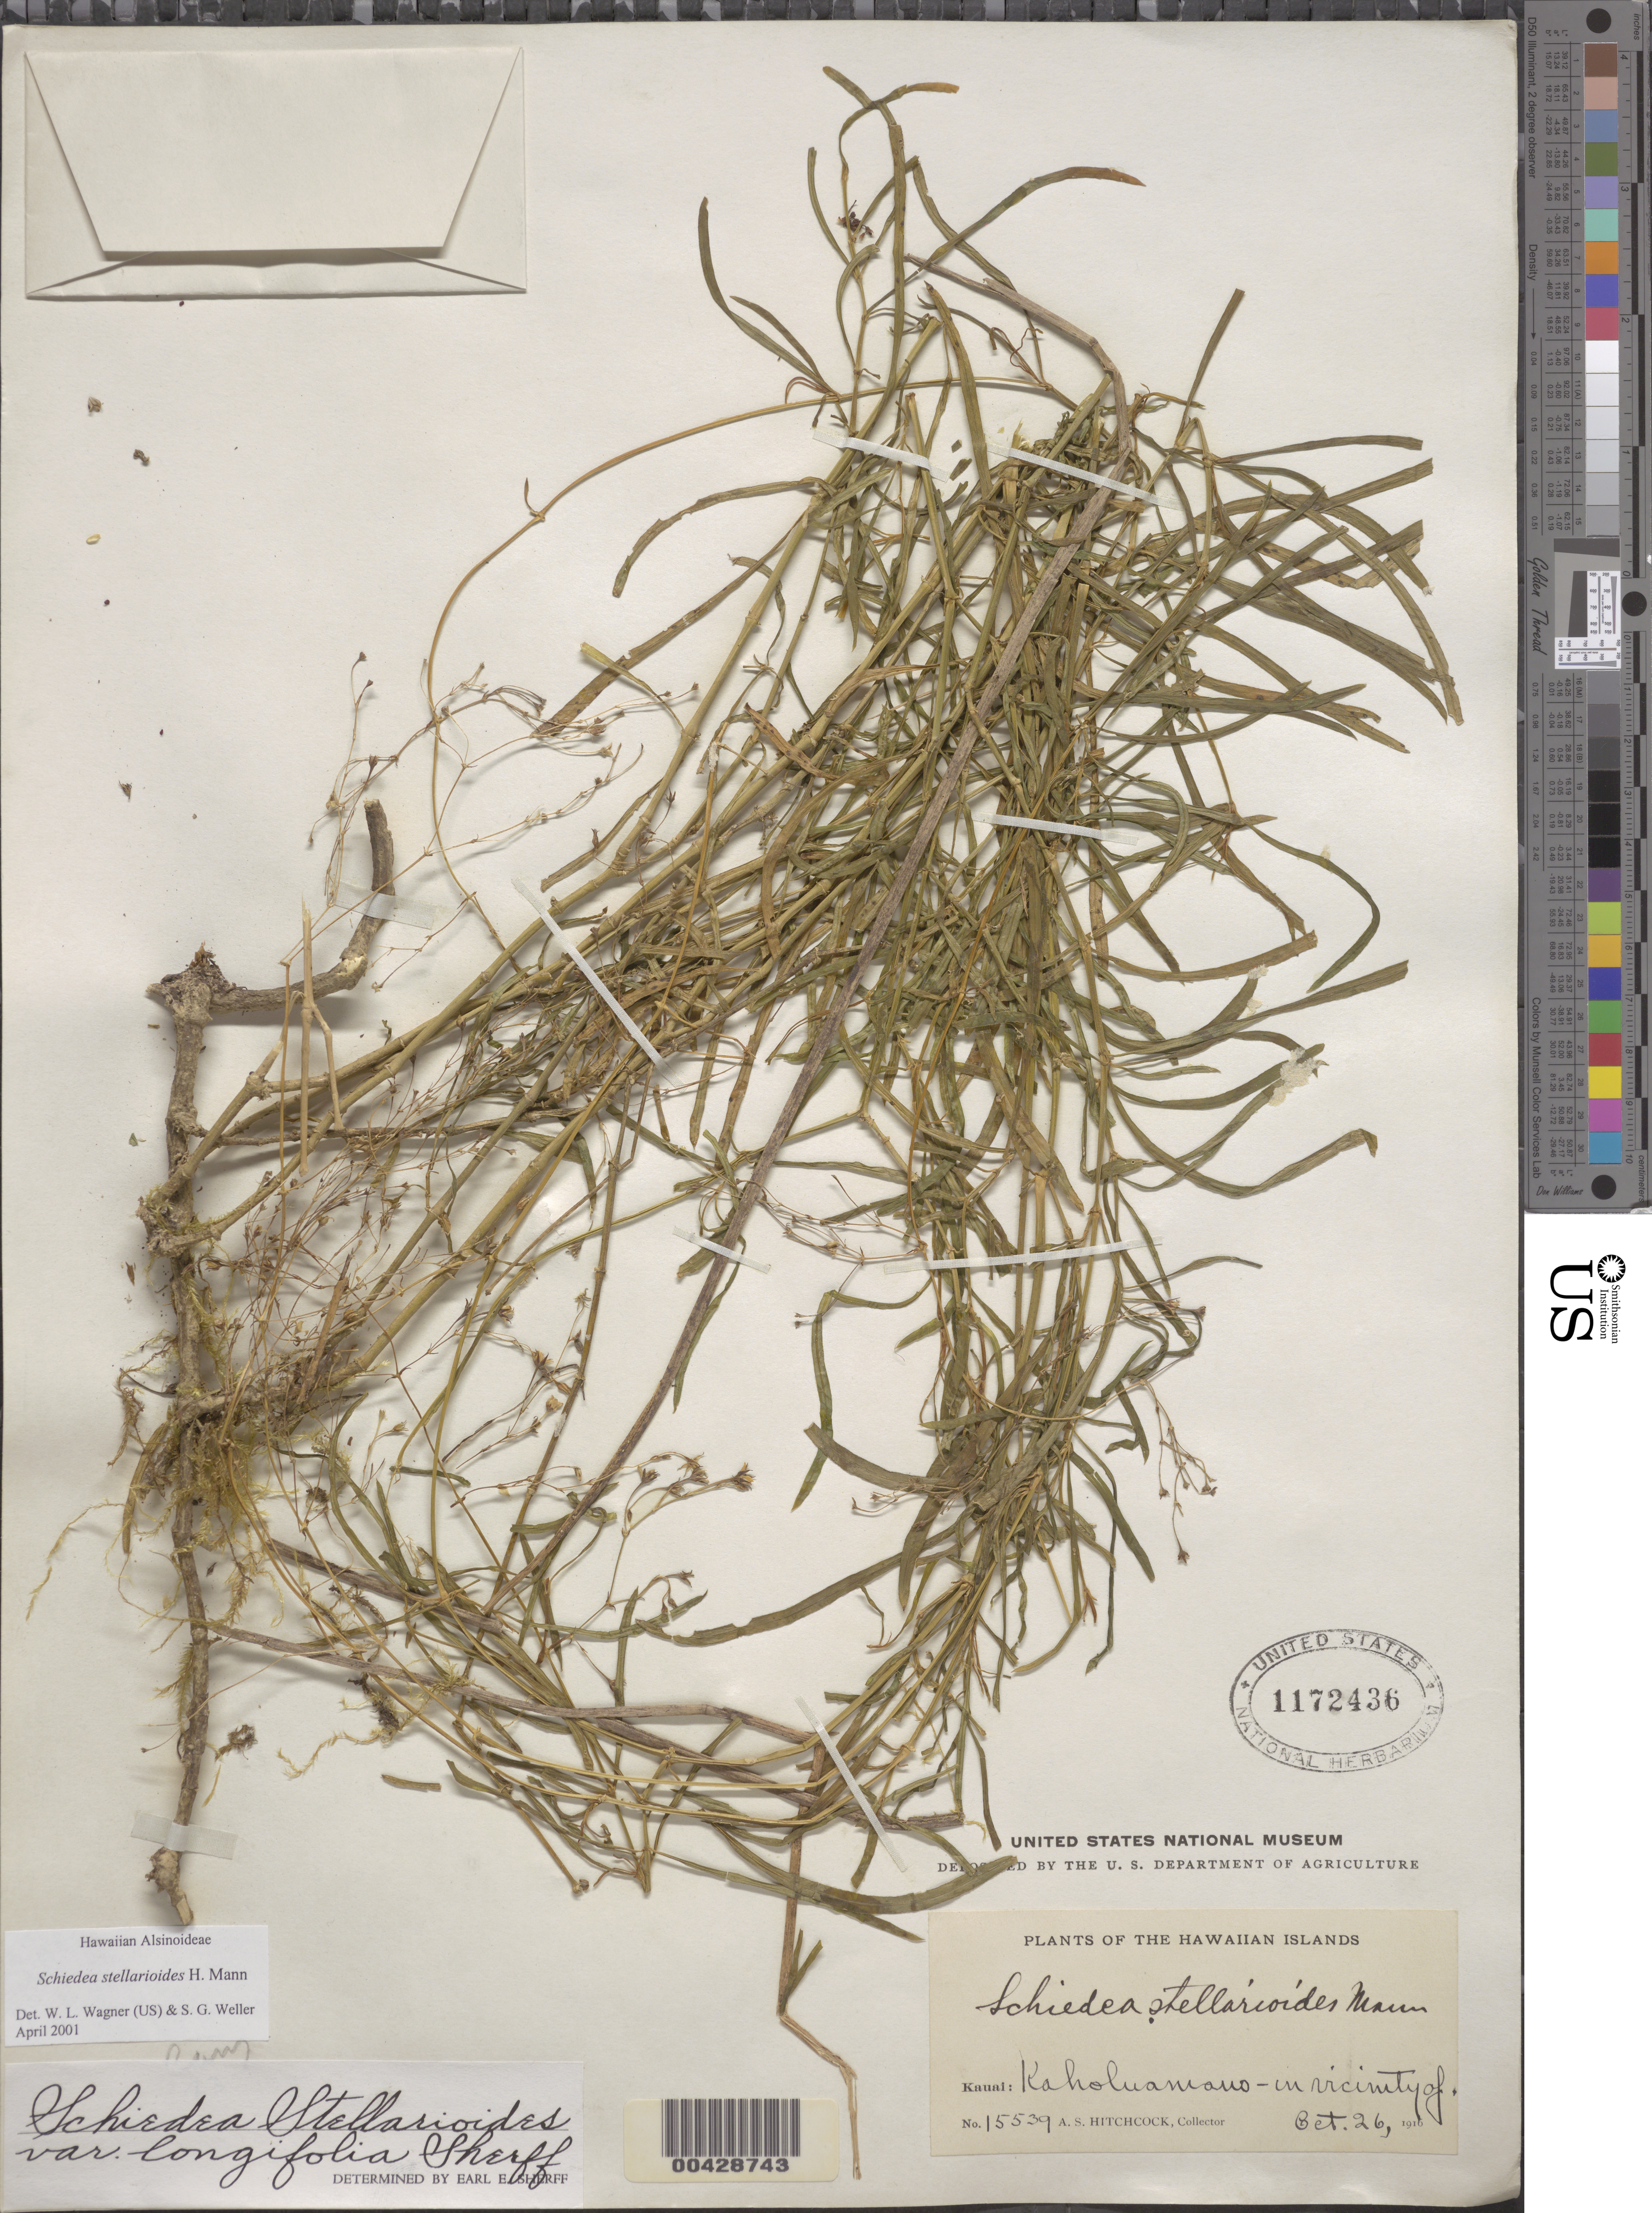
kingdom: Plantae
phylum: Tracheophyta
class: Magnoliopsida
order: Caryophyllales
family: Caryophyllaceae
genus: Schiedea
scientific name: Schiedea stellarioides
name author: H. Mann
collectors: A. S. Hitchcock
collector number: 15539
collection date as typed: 26 Oct 1916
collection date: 1916-10-26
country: United States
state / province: Hawaii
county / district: Kauai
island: Kaua'i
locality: Kaholuamano - in vicinity of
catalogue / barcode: US 1172436